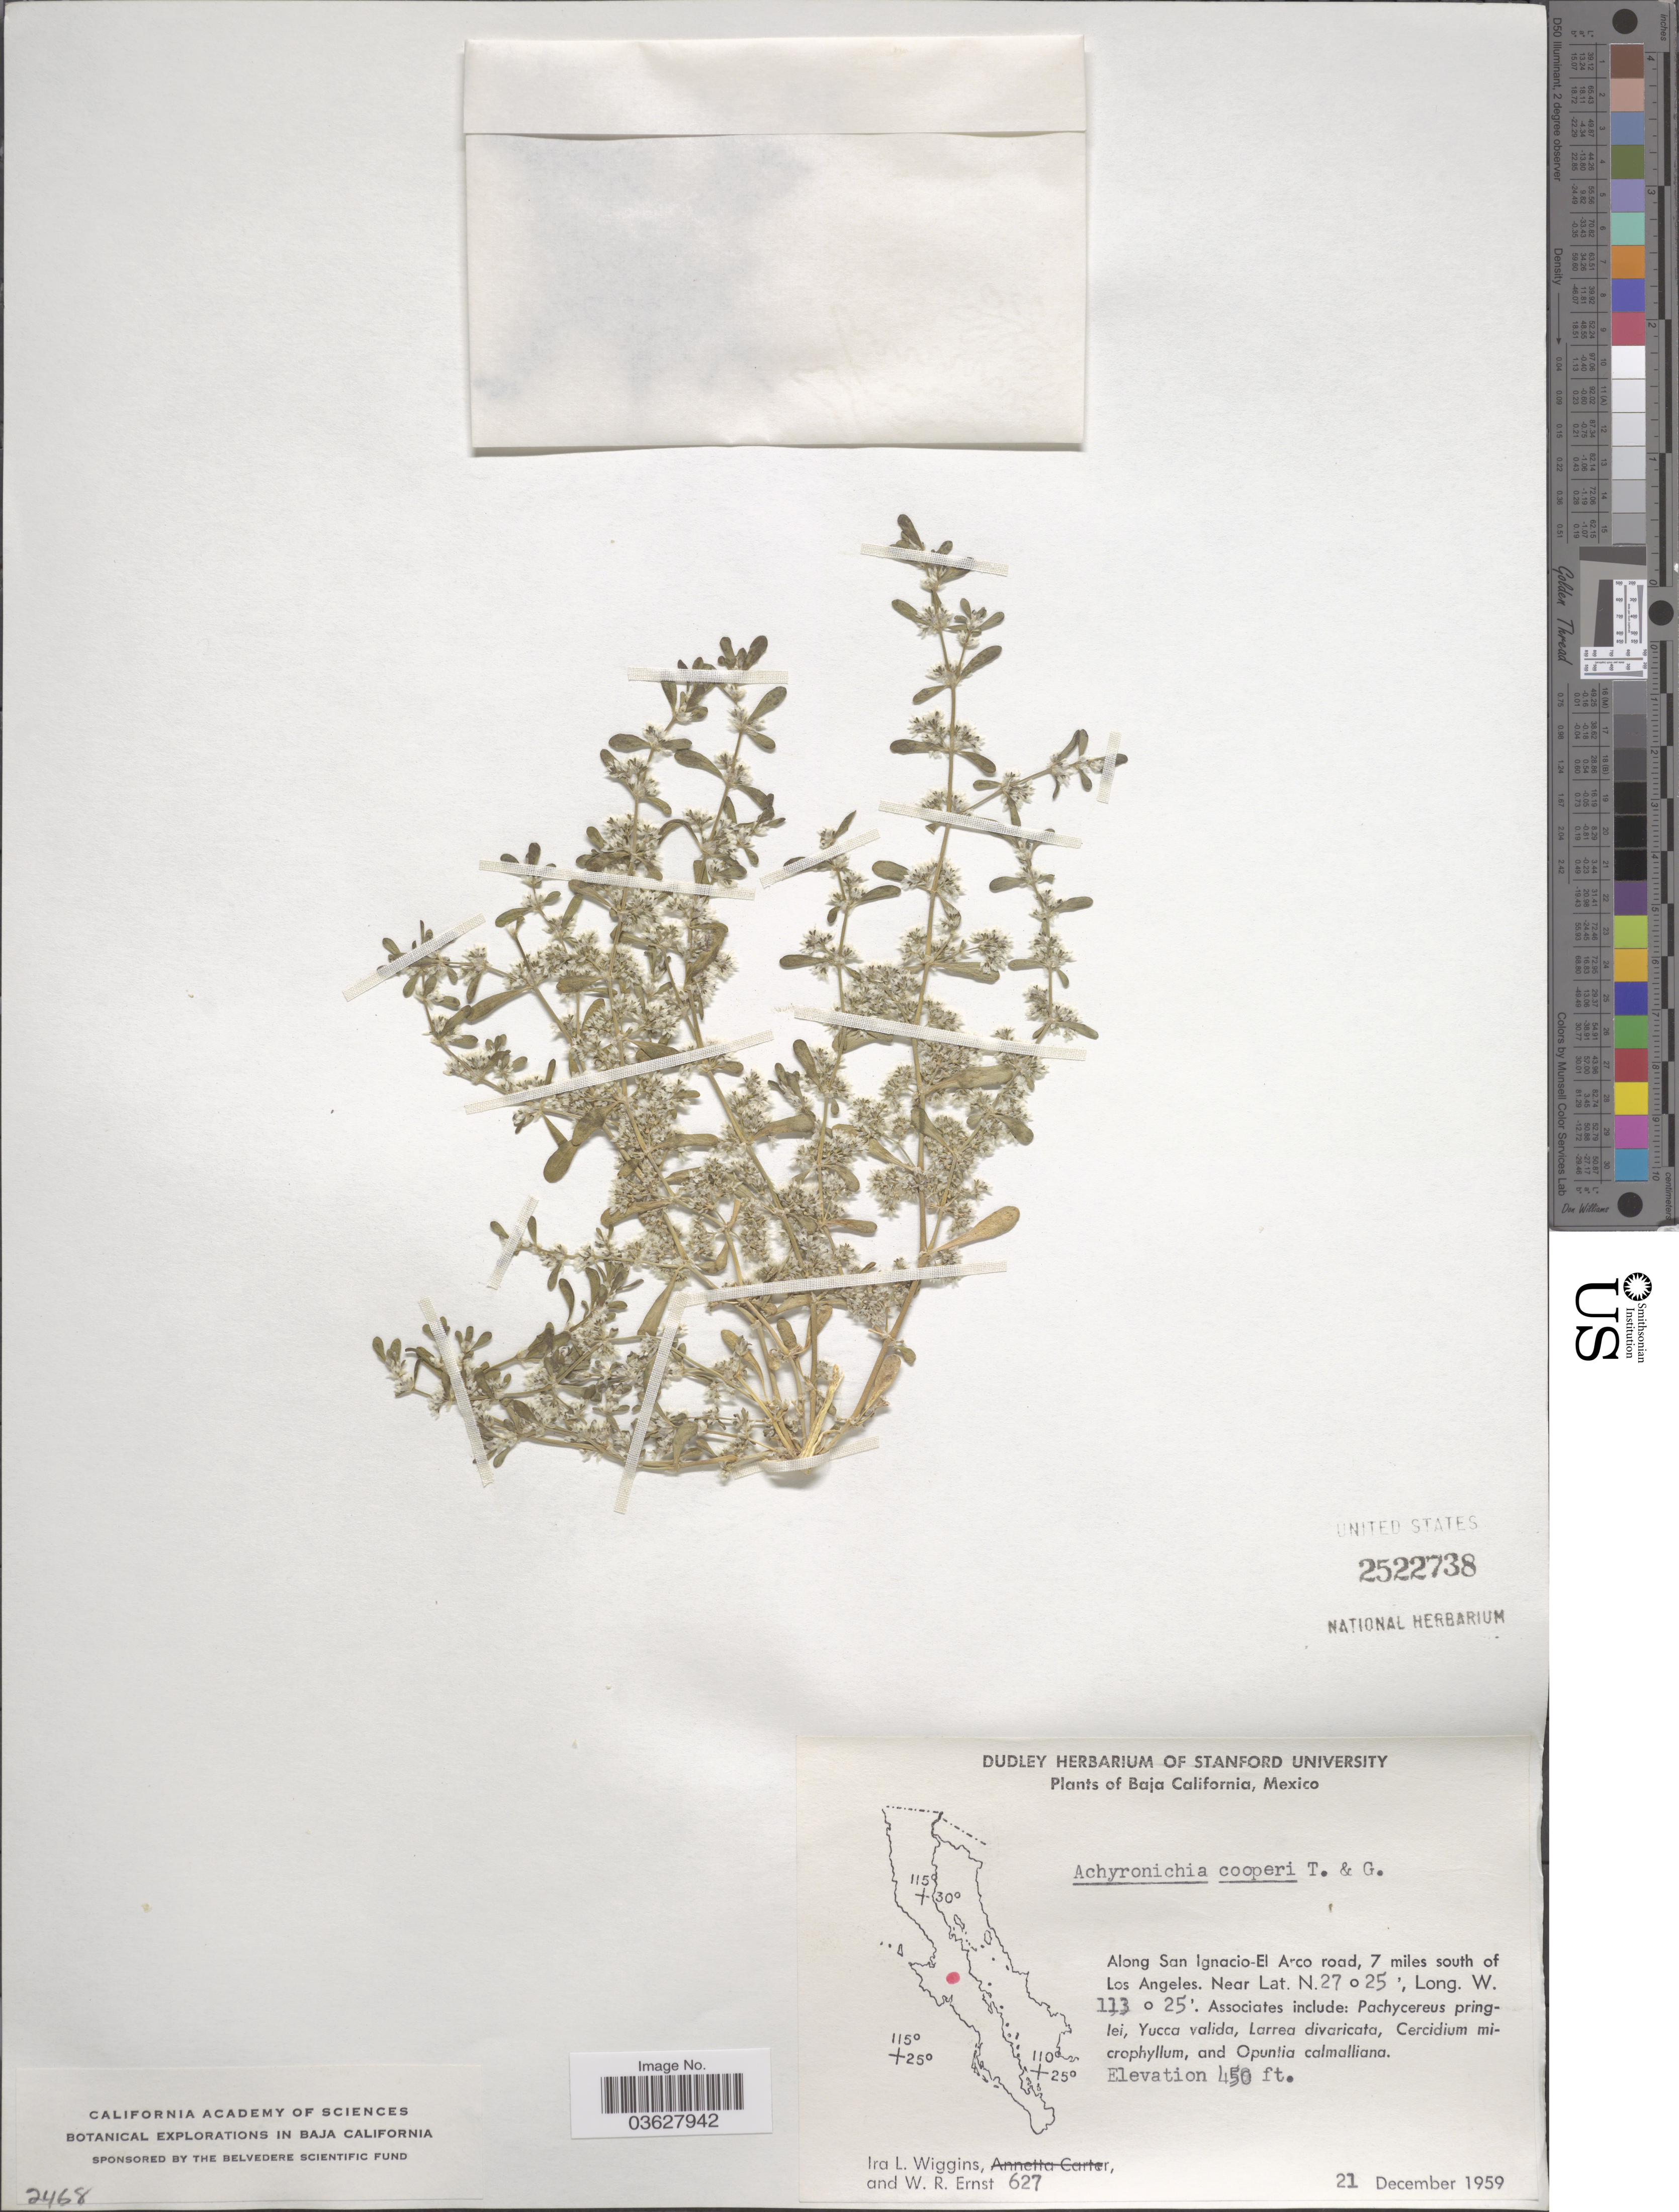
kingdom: Plantae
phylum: Tracheophyta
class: Magnoliopsida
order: Caryophyllales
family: Caryophyllaceae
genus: Achyronychia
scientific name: Achyronychia cooperi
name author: A. Gray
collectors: I. L. Wiggins & W. R. Ernst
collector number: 627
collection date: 1959-12-21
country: Mexico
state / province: Baja California Sur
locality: Along San Ignacio-El Arco road, 7 miles south of Los Angeles.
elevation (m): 137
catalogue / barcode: US 2522738